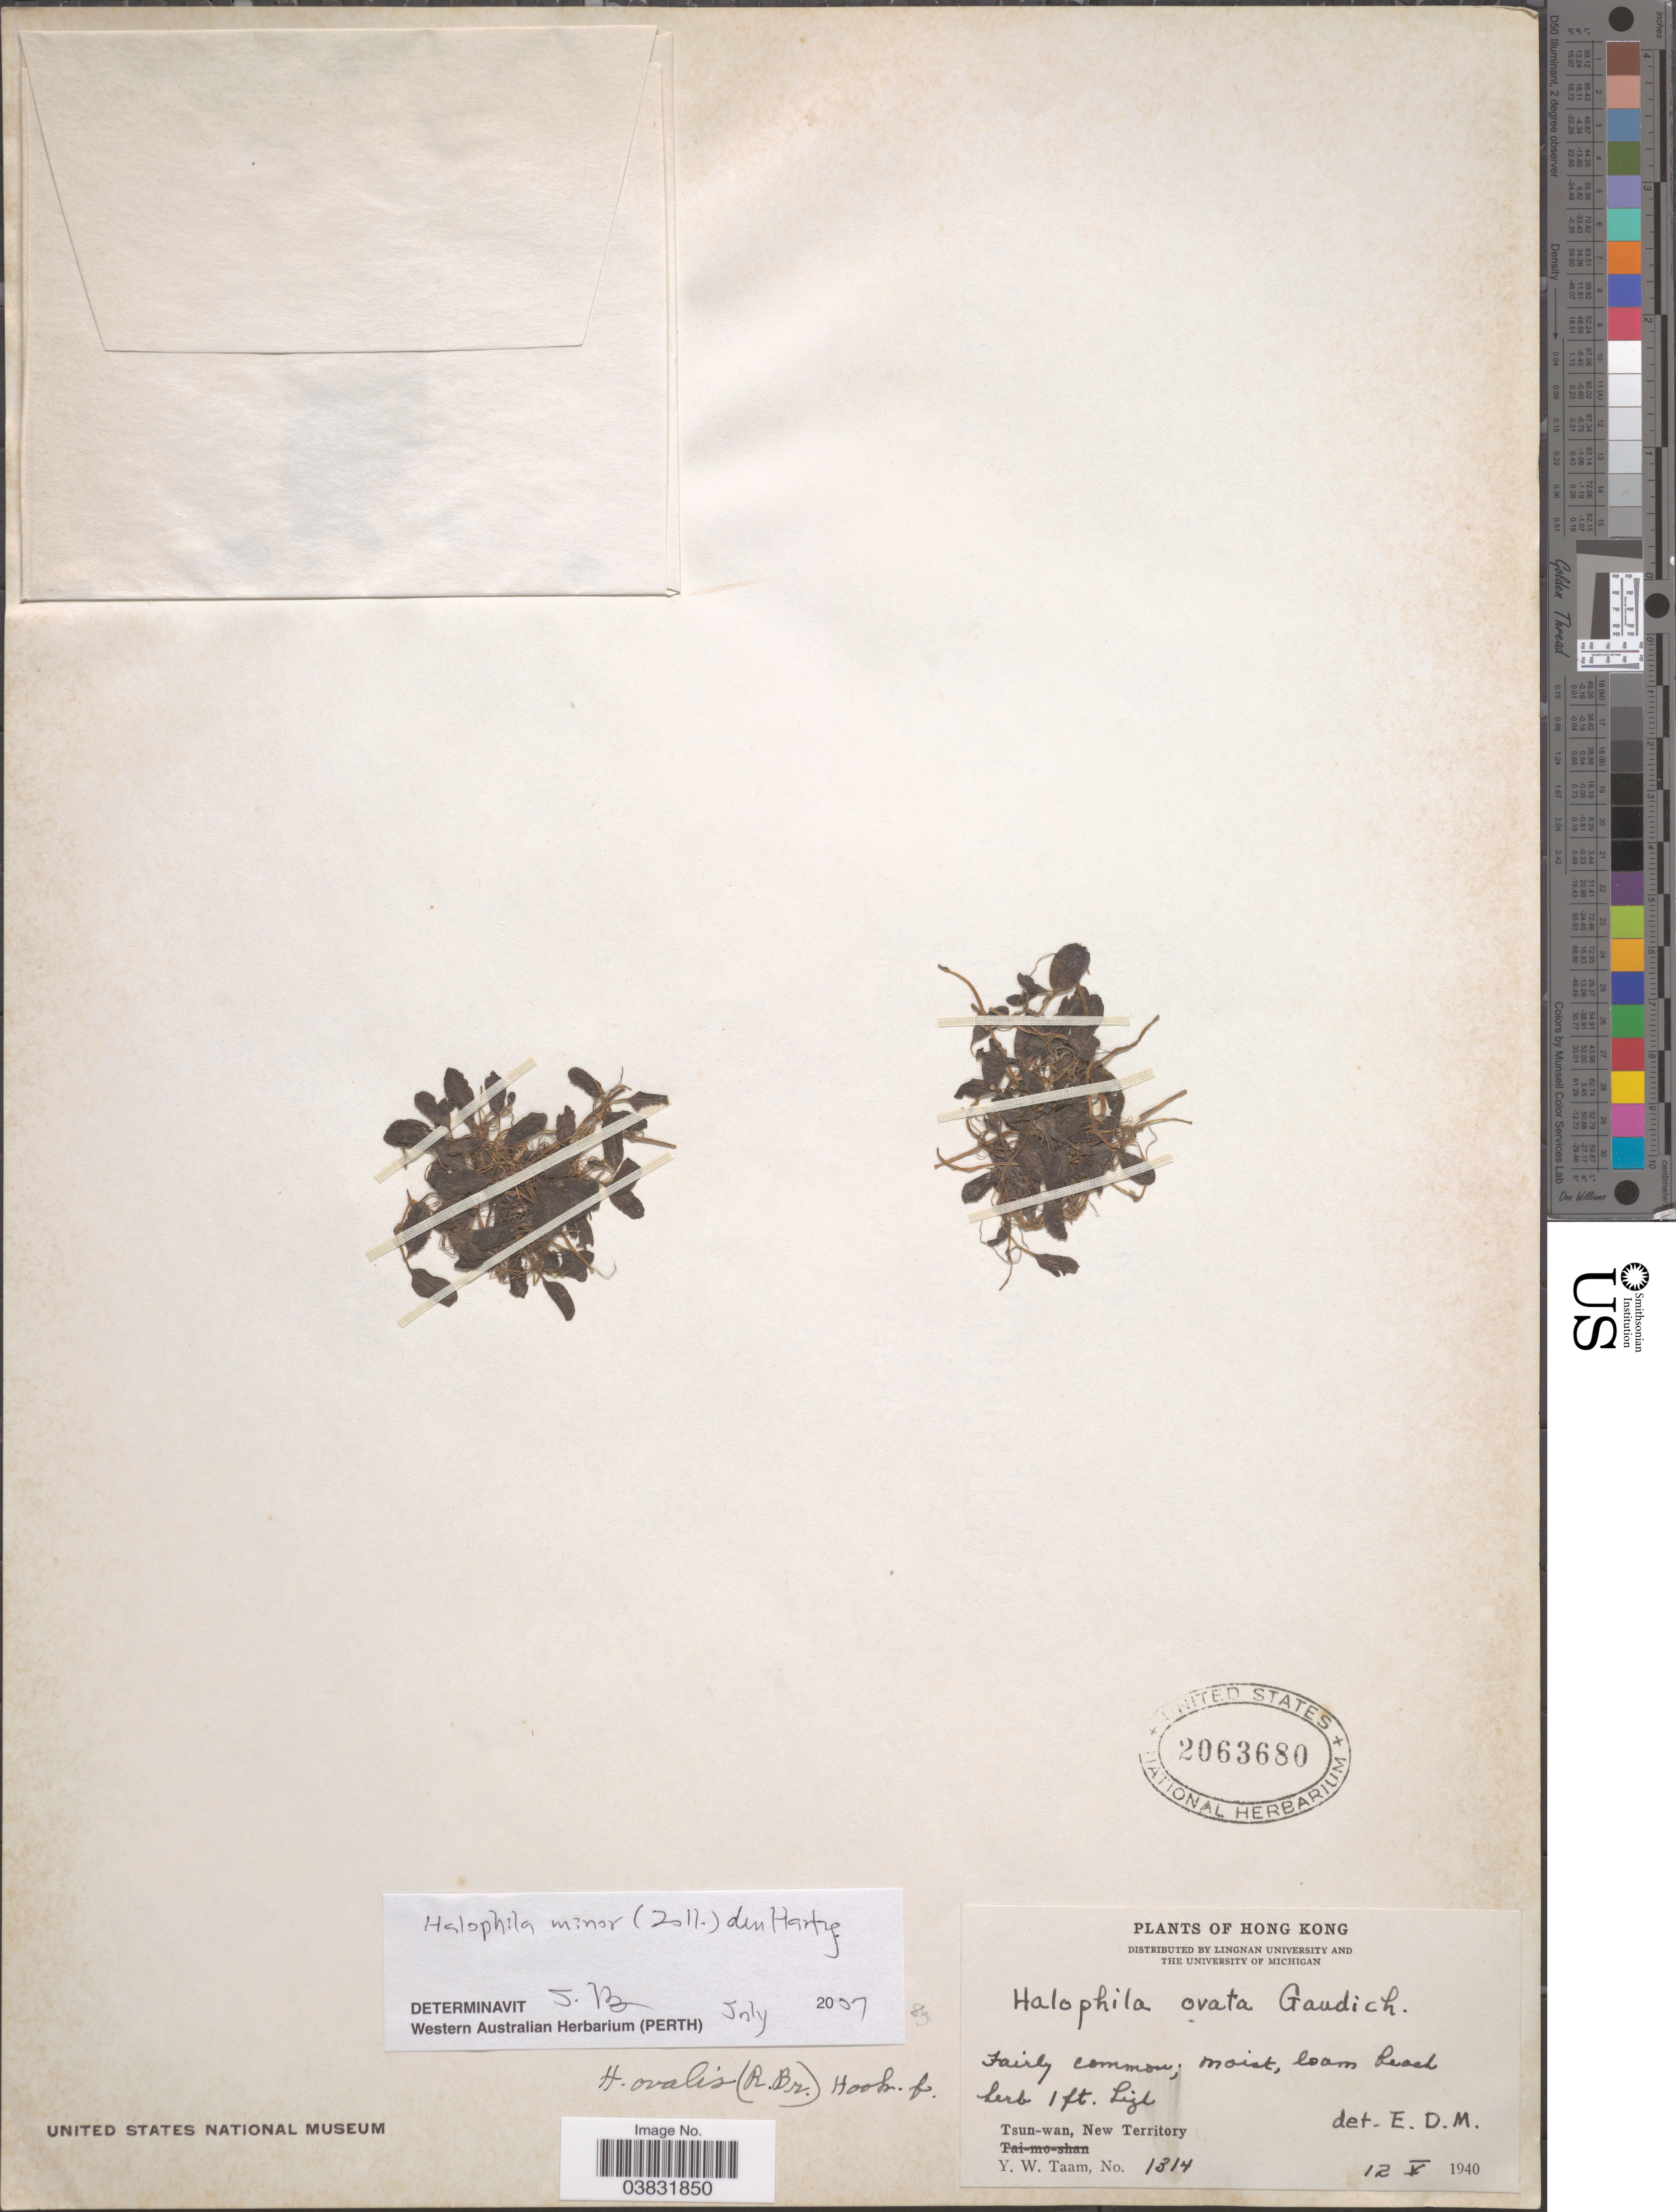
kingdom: Plantae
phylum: Tracheophyta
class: Liliopsida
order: Alismatales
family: Hydrocharitaceae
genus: Halophila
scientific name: Halophila minor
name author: (Zoll.) Hartog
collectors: Y. W. Taam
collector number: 1314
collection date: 1940-05-12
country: China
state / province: Hong Kong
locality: Tsun-wan, New Territory.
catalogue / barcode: US 2063680